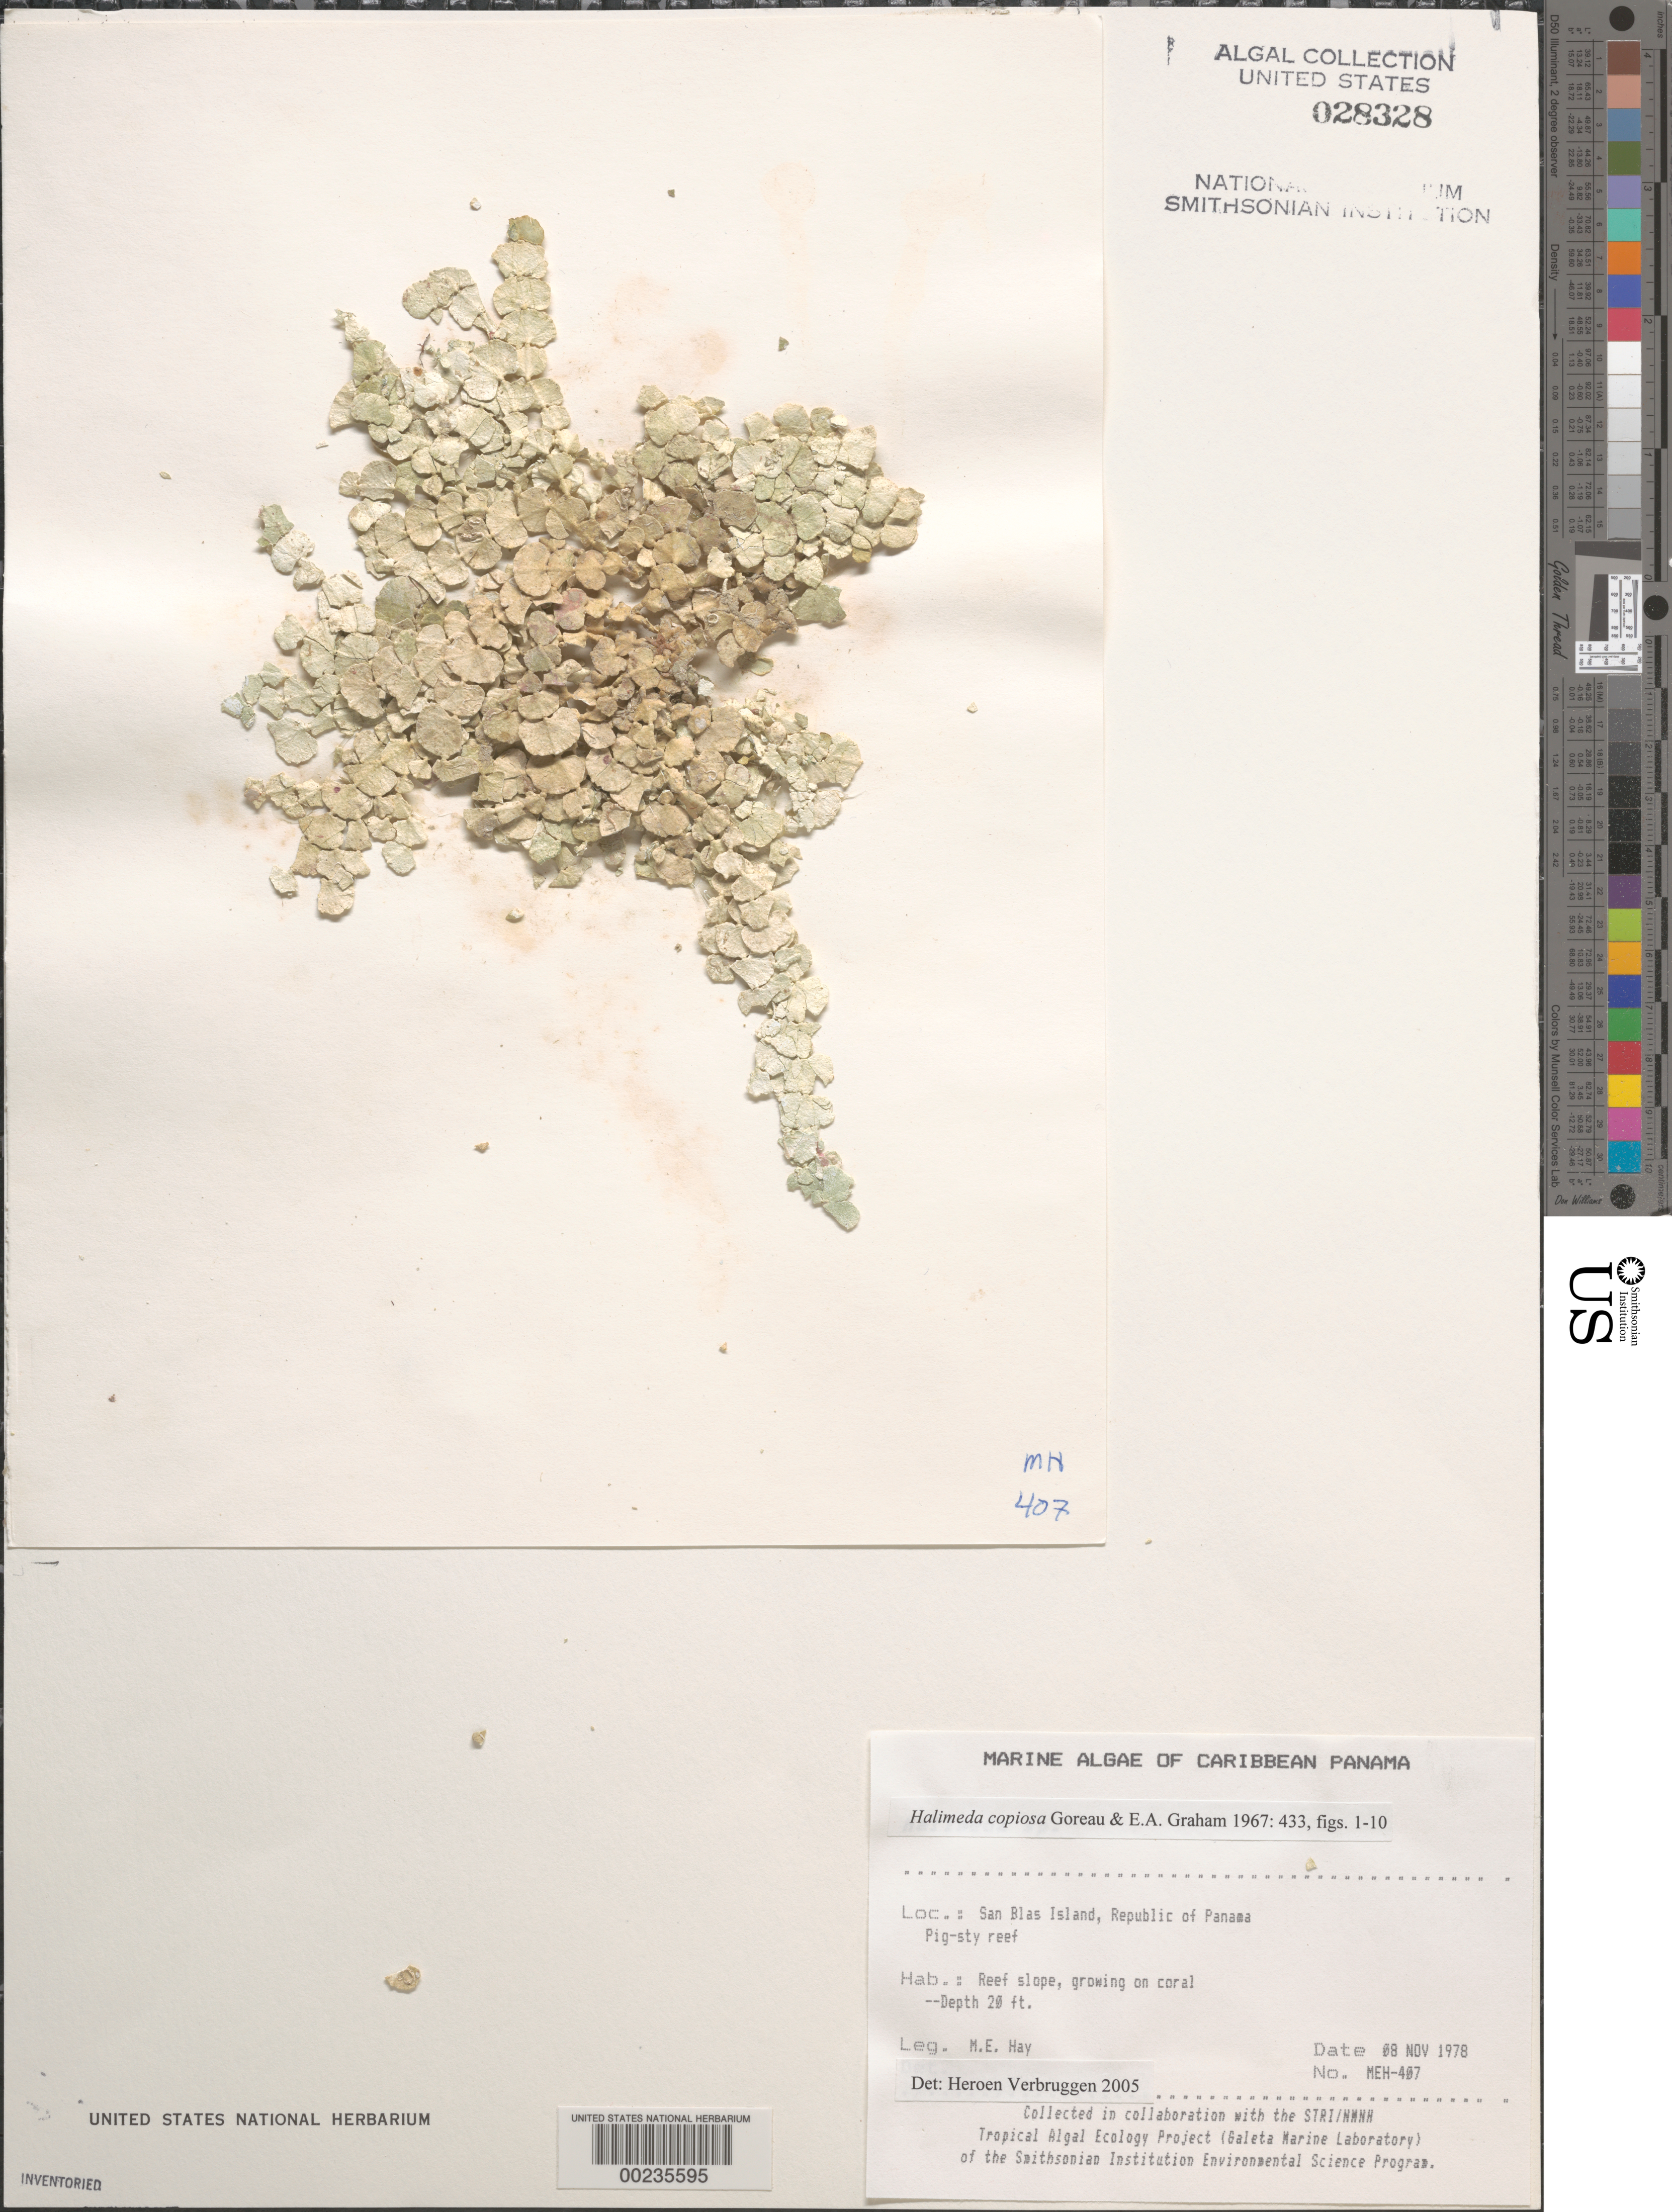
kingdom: Plantae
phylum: Chlorophyta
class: Ulvophyceae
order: Bryopsidales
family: Halimedaceae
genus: Halimeda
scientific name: Halimeda copiosa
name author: Goreau & E.A. Graham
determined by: Verbruggen, H.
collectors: M. E. Hay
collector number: MEH-407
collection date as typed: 08 Nov 1978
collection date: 1978-11-08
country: Panama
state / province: Kuna Yala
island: San Blas Island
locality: Pigsty Reef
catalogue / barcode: US 28328